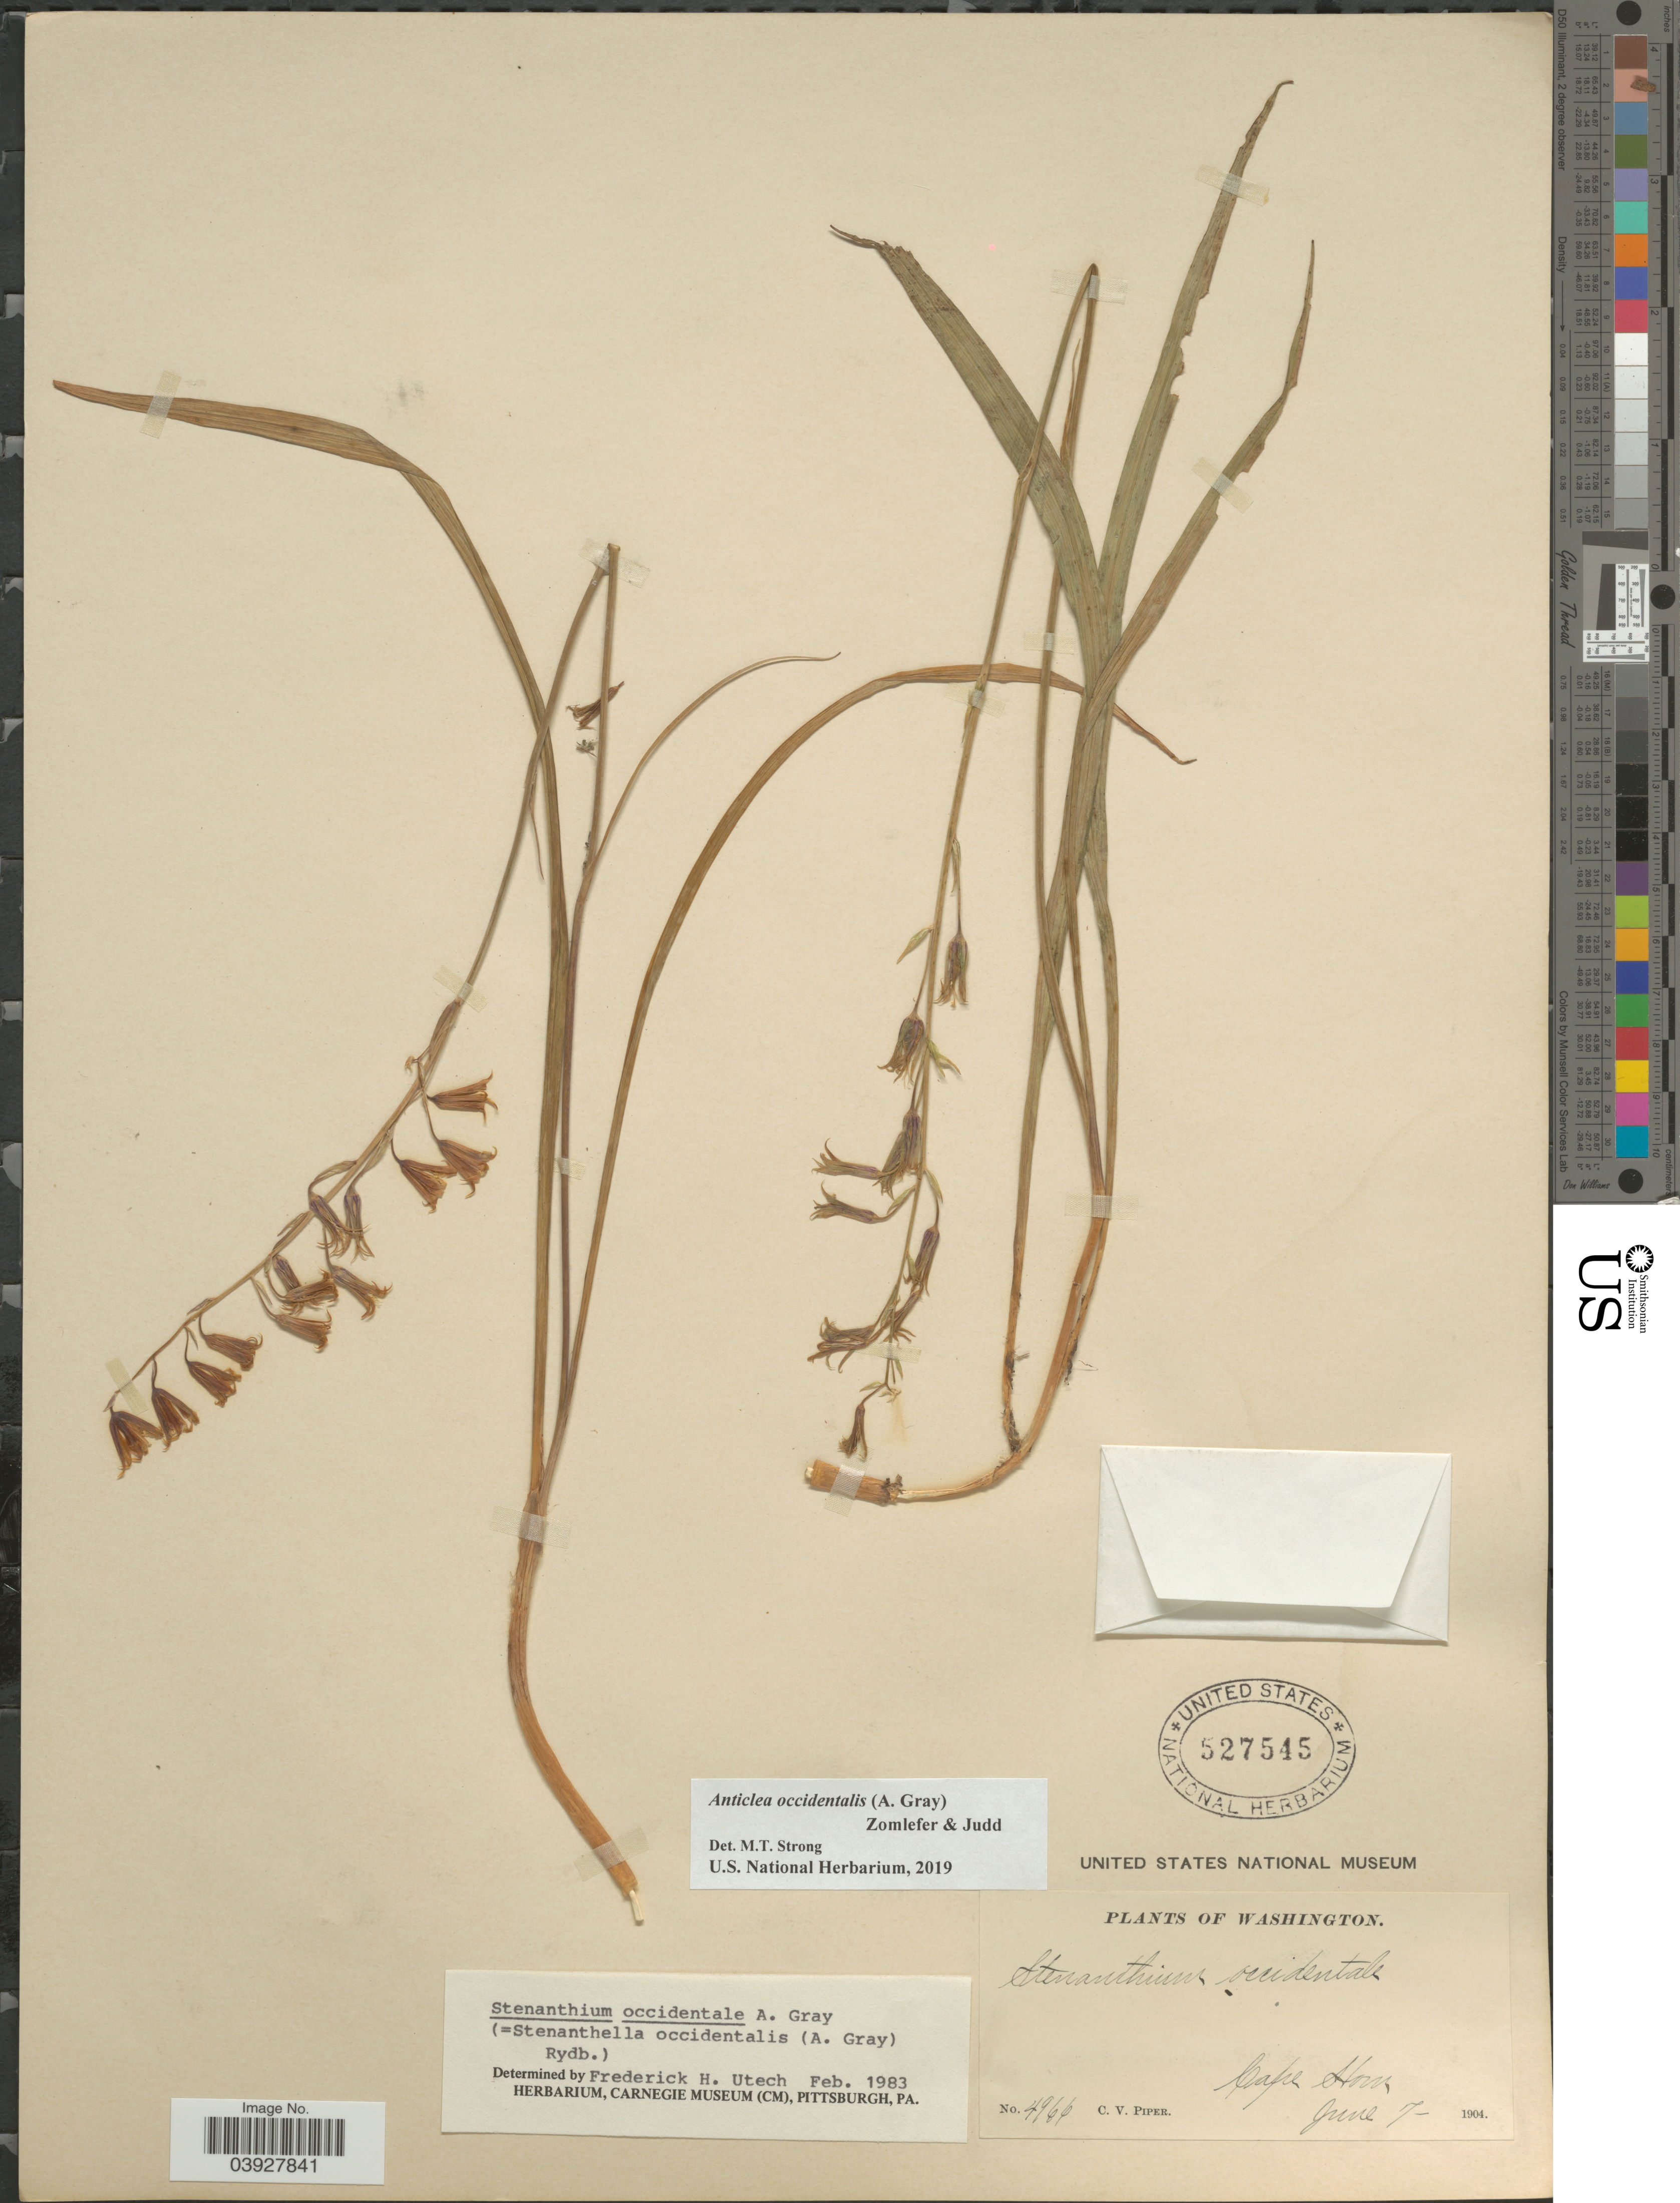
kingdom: Plantae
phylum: Tracheophyta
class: Liliopsida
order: Liliales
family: Melanthiaceae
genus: Anticlea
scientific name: Anticlea occidentalis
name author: (A. Gray) Zomlefer & Judd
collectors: C. V. Piper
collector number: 4966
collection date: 1904-06-07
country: United States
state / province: Washington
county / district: Skamania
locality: Cape Horn.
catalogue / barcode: US 527545